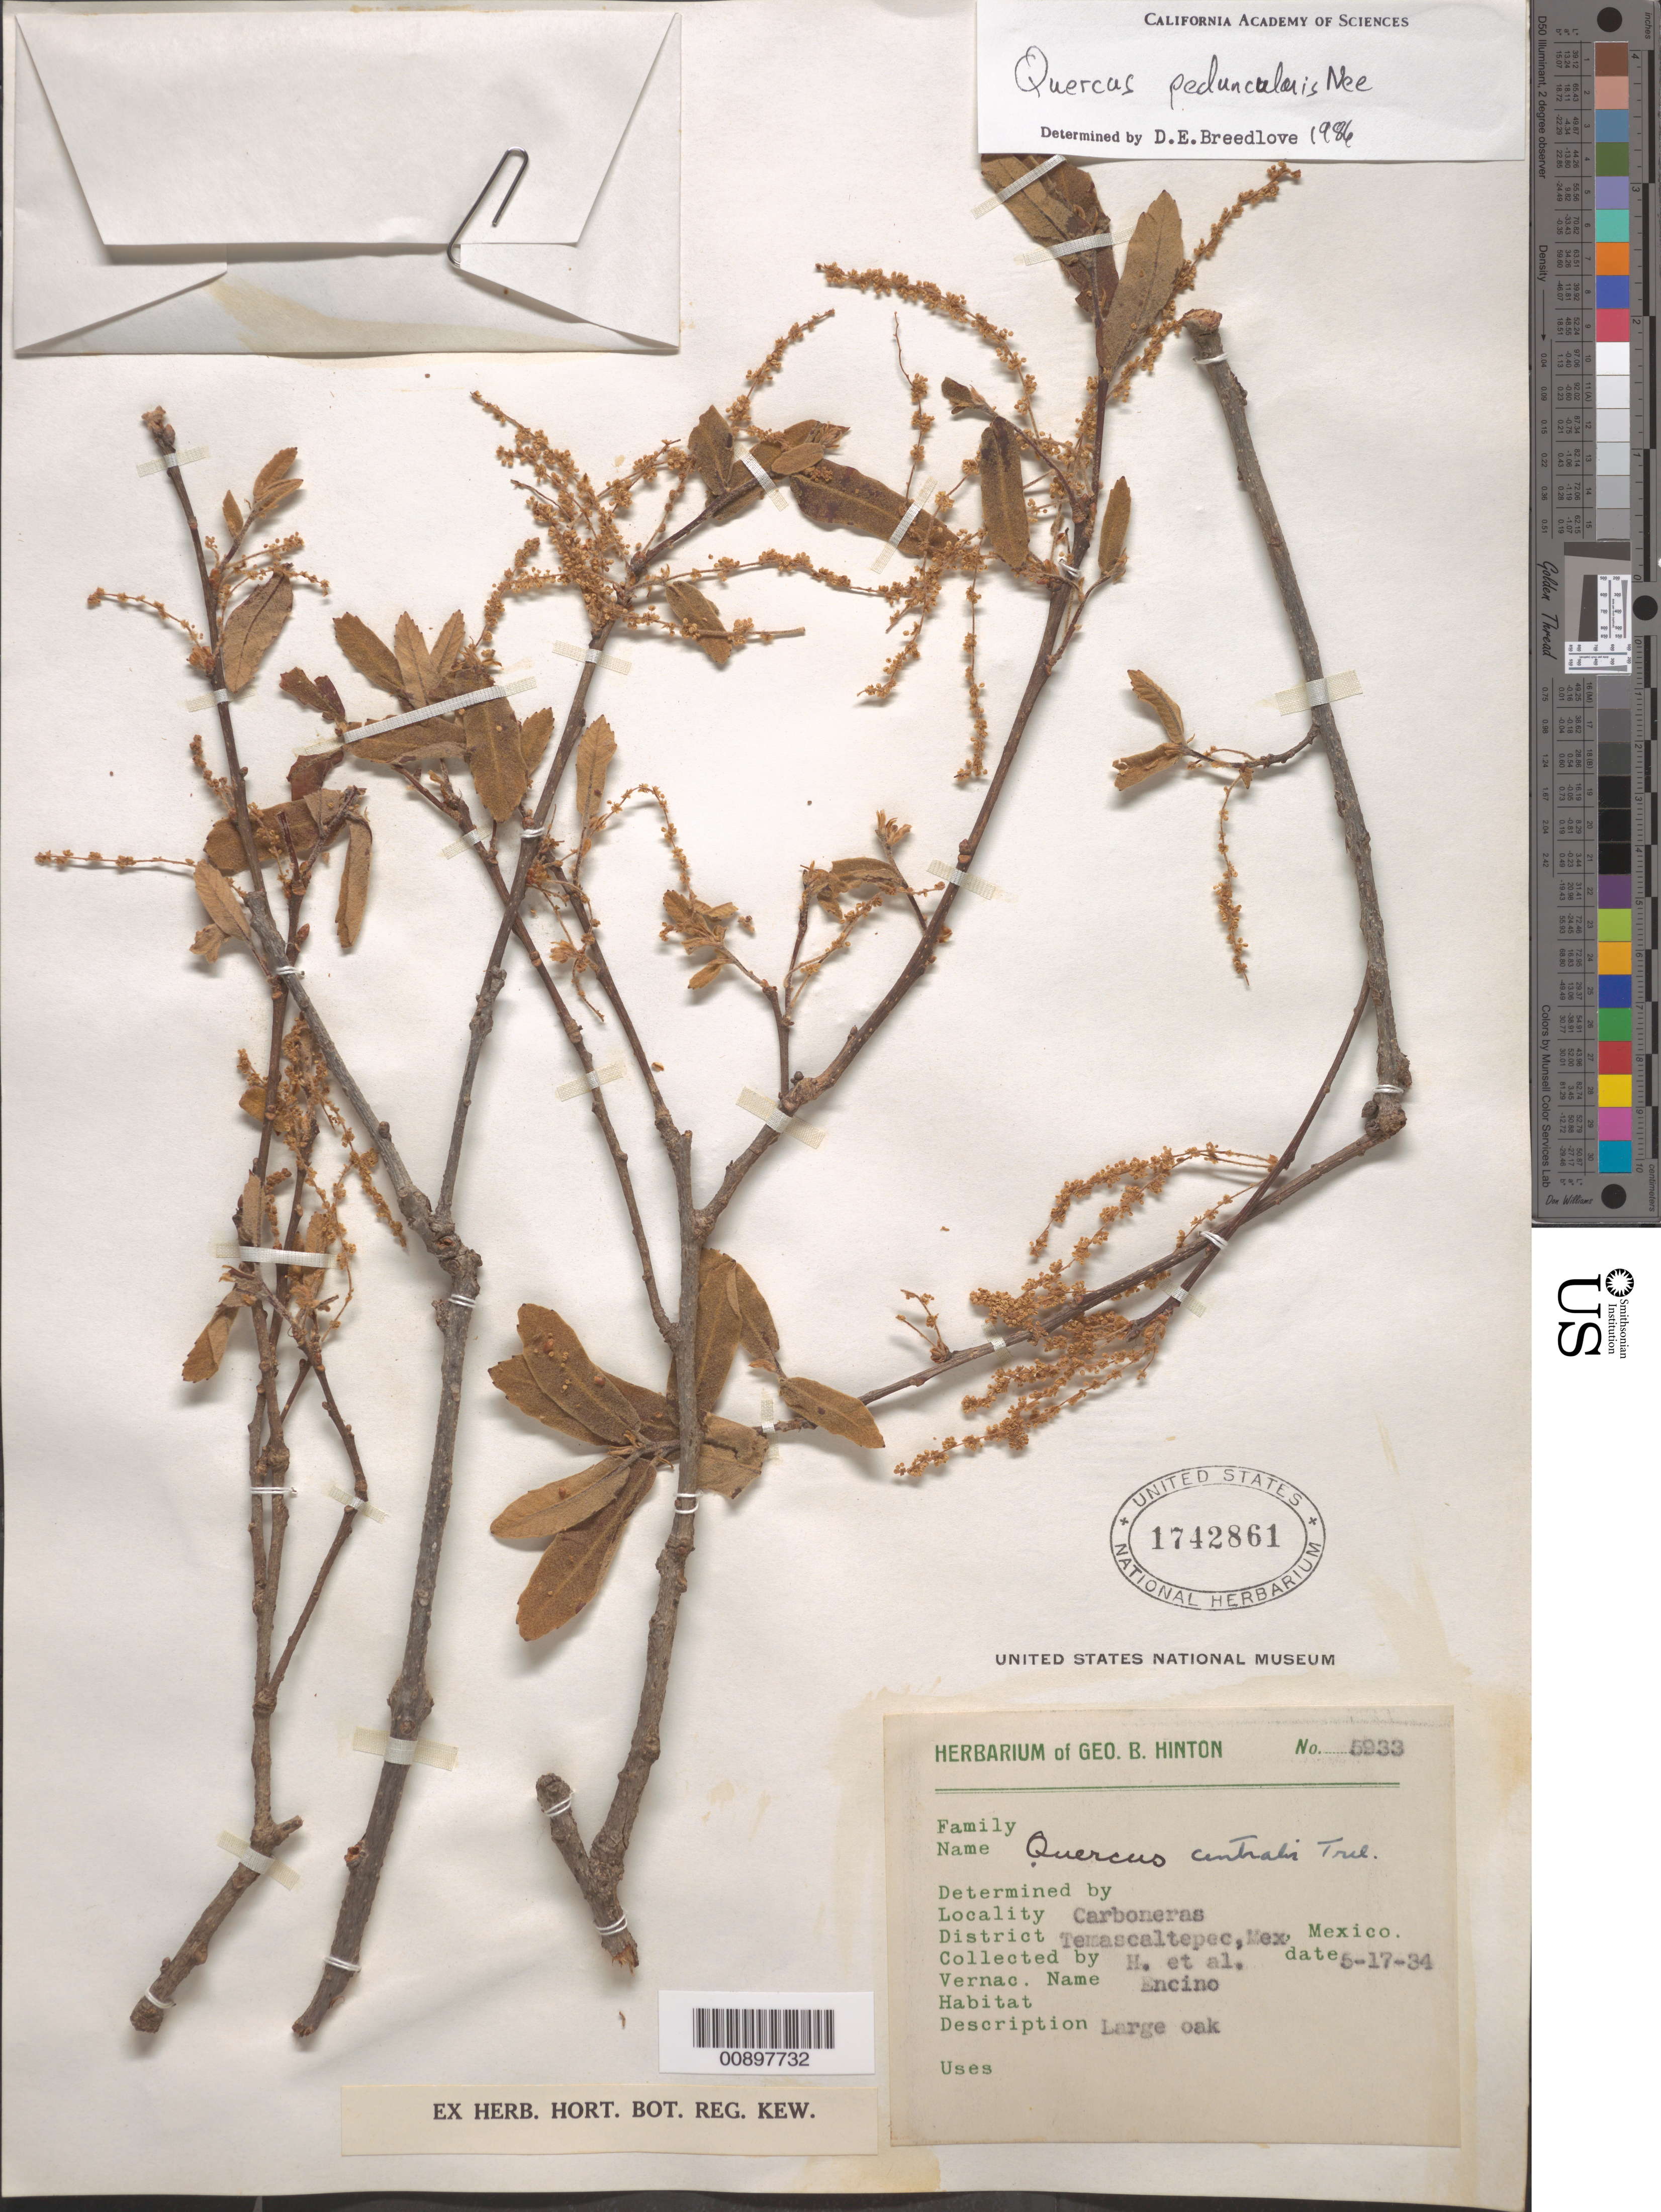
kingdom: Plantae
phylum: Tracheophyta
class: Magnoliopsida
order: Fagales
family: Fagaceae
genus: Quercus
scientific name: Quercus peduncularis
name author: Née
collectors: G. B. Hinton & et al.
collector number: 5933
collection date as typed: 17 May 1934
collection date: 1934-05-17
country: Mexico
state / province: México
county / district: Temascaltepec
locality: Carboneras, District of Temascaltepec, State of Mexico.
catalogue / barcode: US 1742861